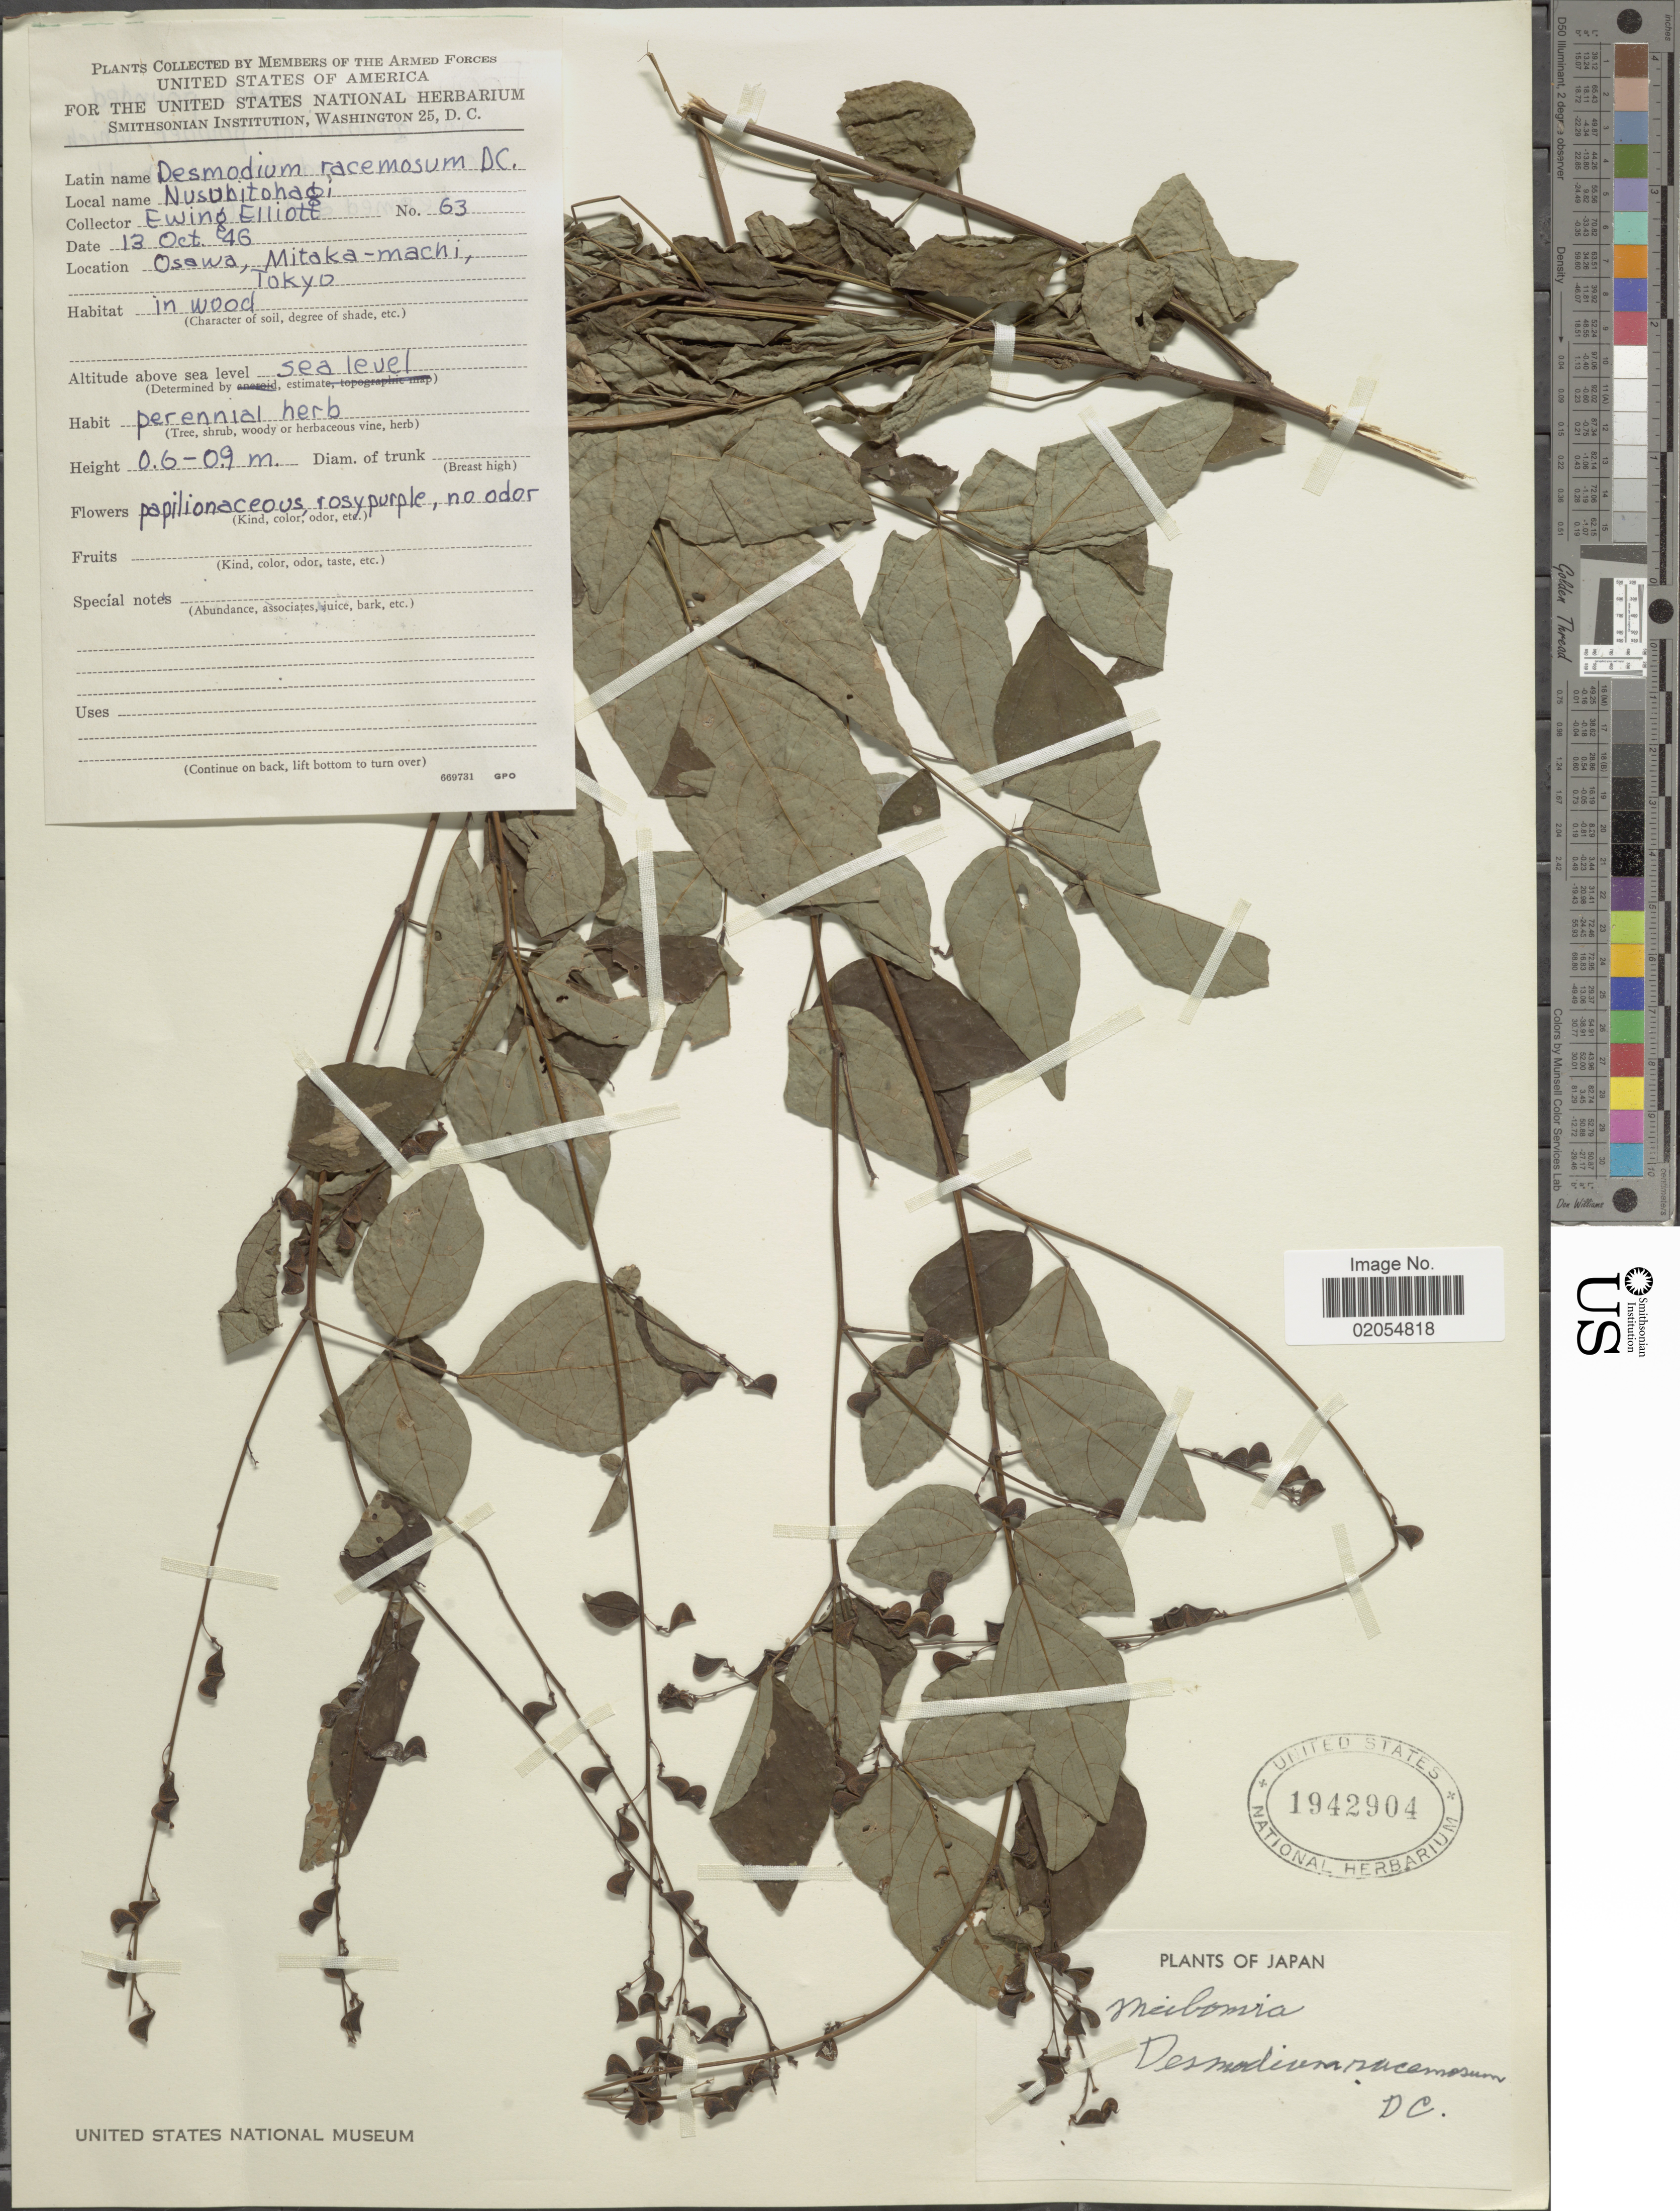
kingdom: Plantae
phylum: Tracheophyta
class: Magnoliopsida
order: Fabales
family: Fabaceae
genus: Hylodesmum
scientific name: Hylodesmum podocarpum subsp. oxyphyllum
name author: (DC.) H. Ohashi & R.R. Mill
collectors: E. Elliott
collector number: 63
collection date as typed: Transcribed d/m/y: 13/10/46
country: Japan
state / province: Tokyo, Federal City of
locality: Osawa, Mitaka-Machi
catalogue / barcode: US 1942904